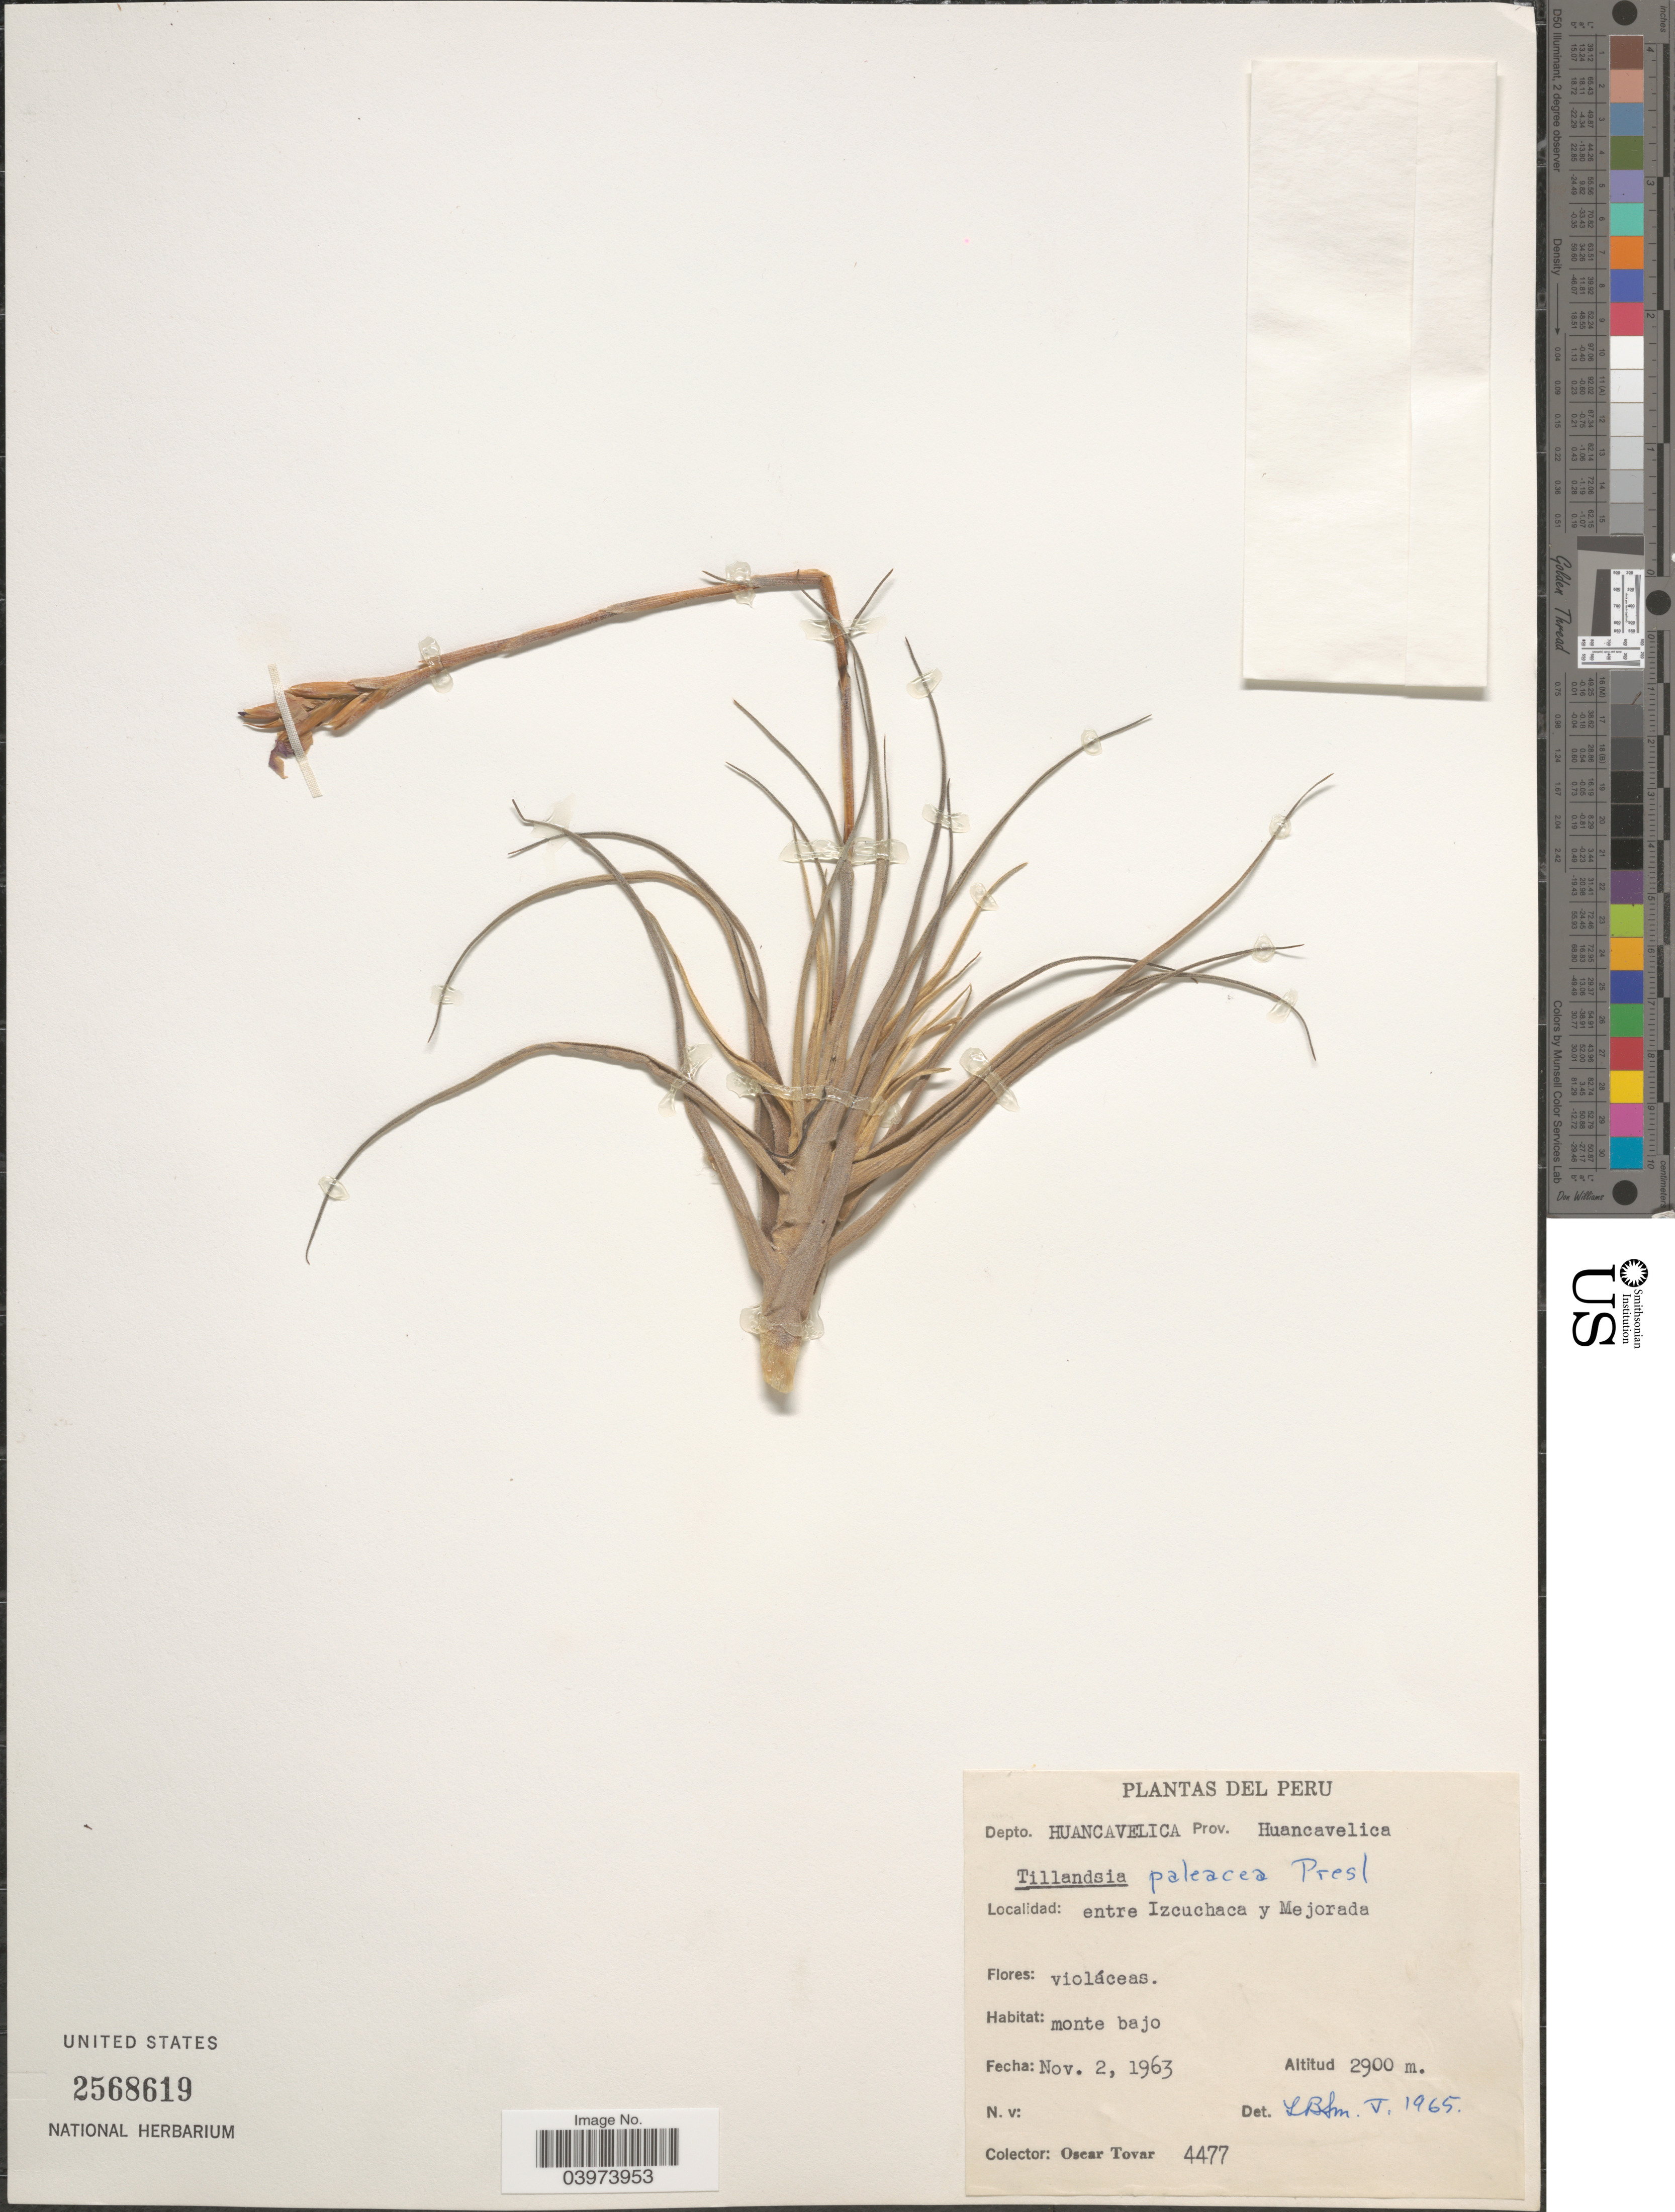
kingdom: Plantae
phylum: Tracheophyta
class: Liliopsida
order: Poales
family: Bromeliaceae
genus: Tillandsia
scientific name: Tillandsia paleacea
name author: C. Presl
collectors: Ó. Tovar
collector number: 4477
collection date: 1963-11-02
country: Peru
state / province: Huancavelica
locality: Depto. Huancavelica. Entre Izcuchaca y Mejorada.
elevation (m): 2900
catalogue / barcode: US 2568619